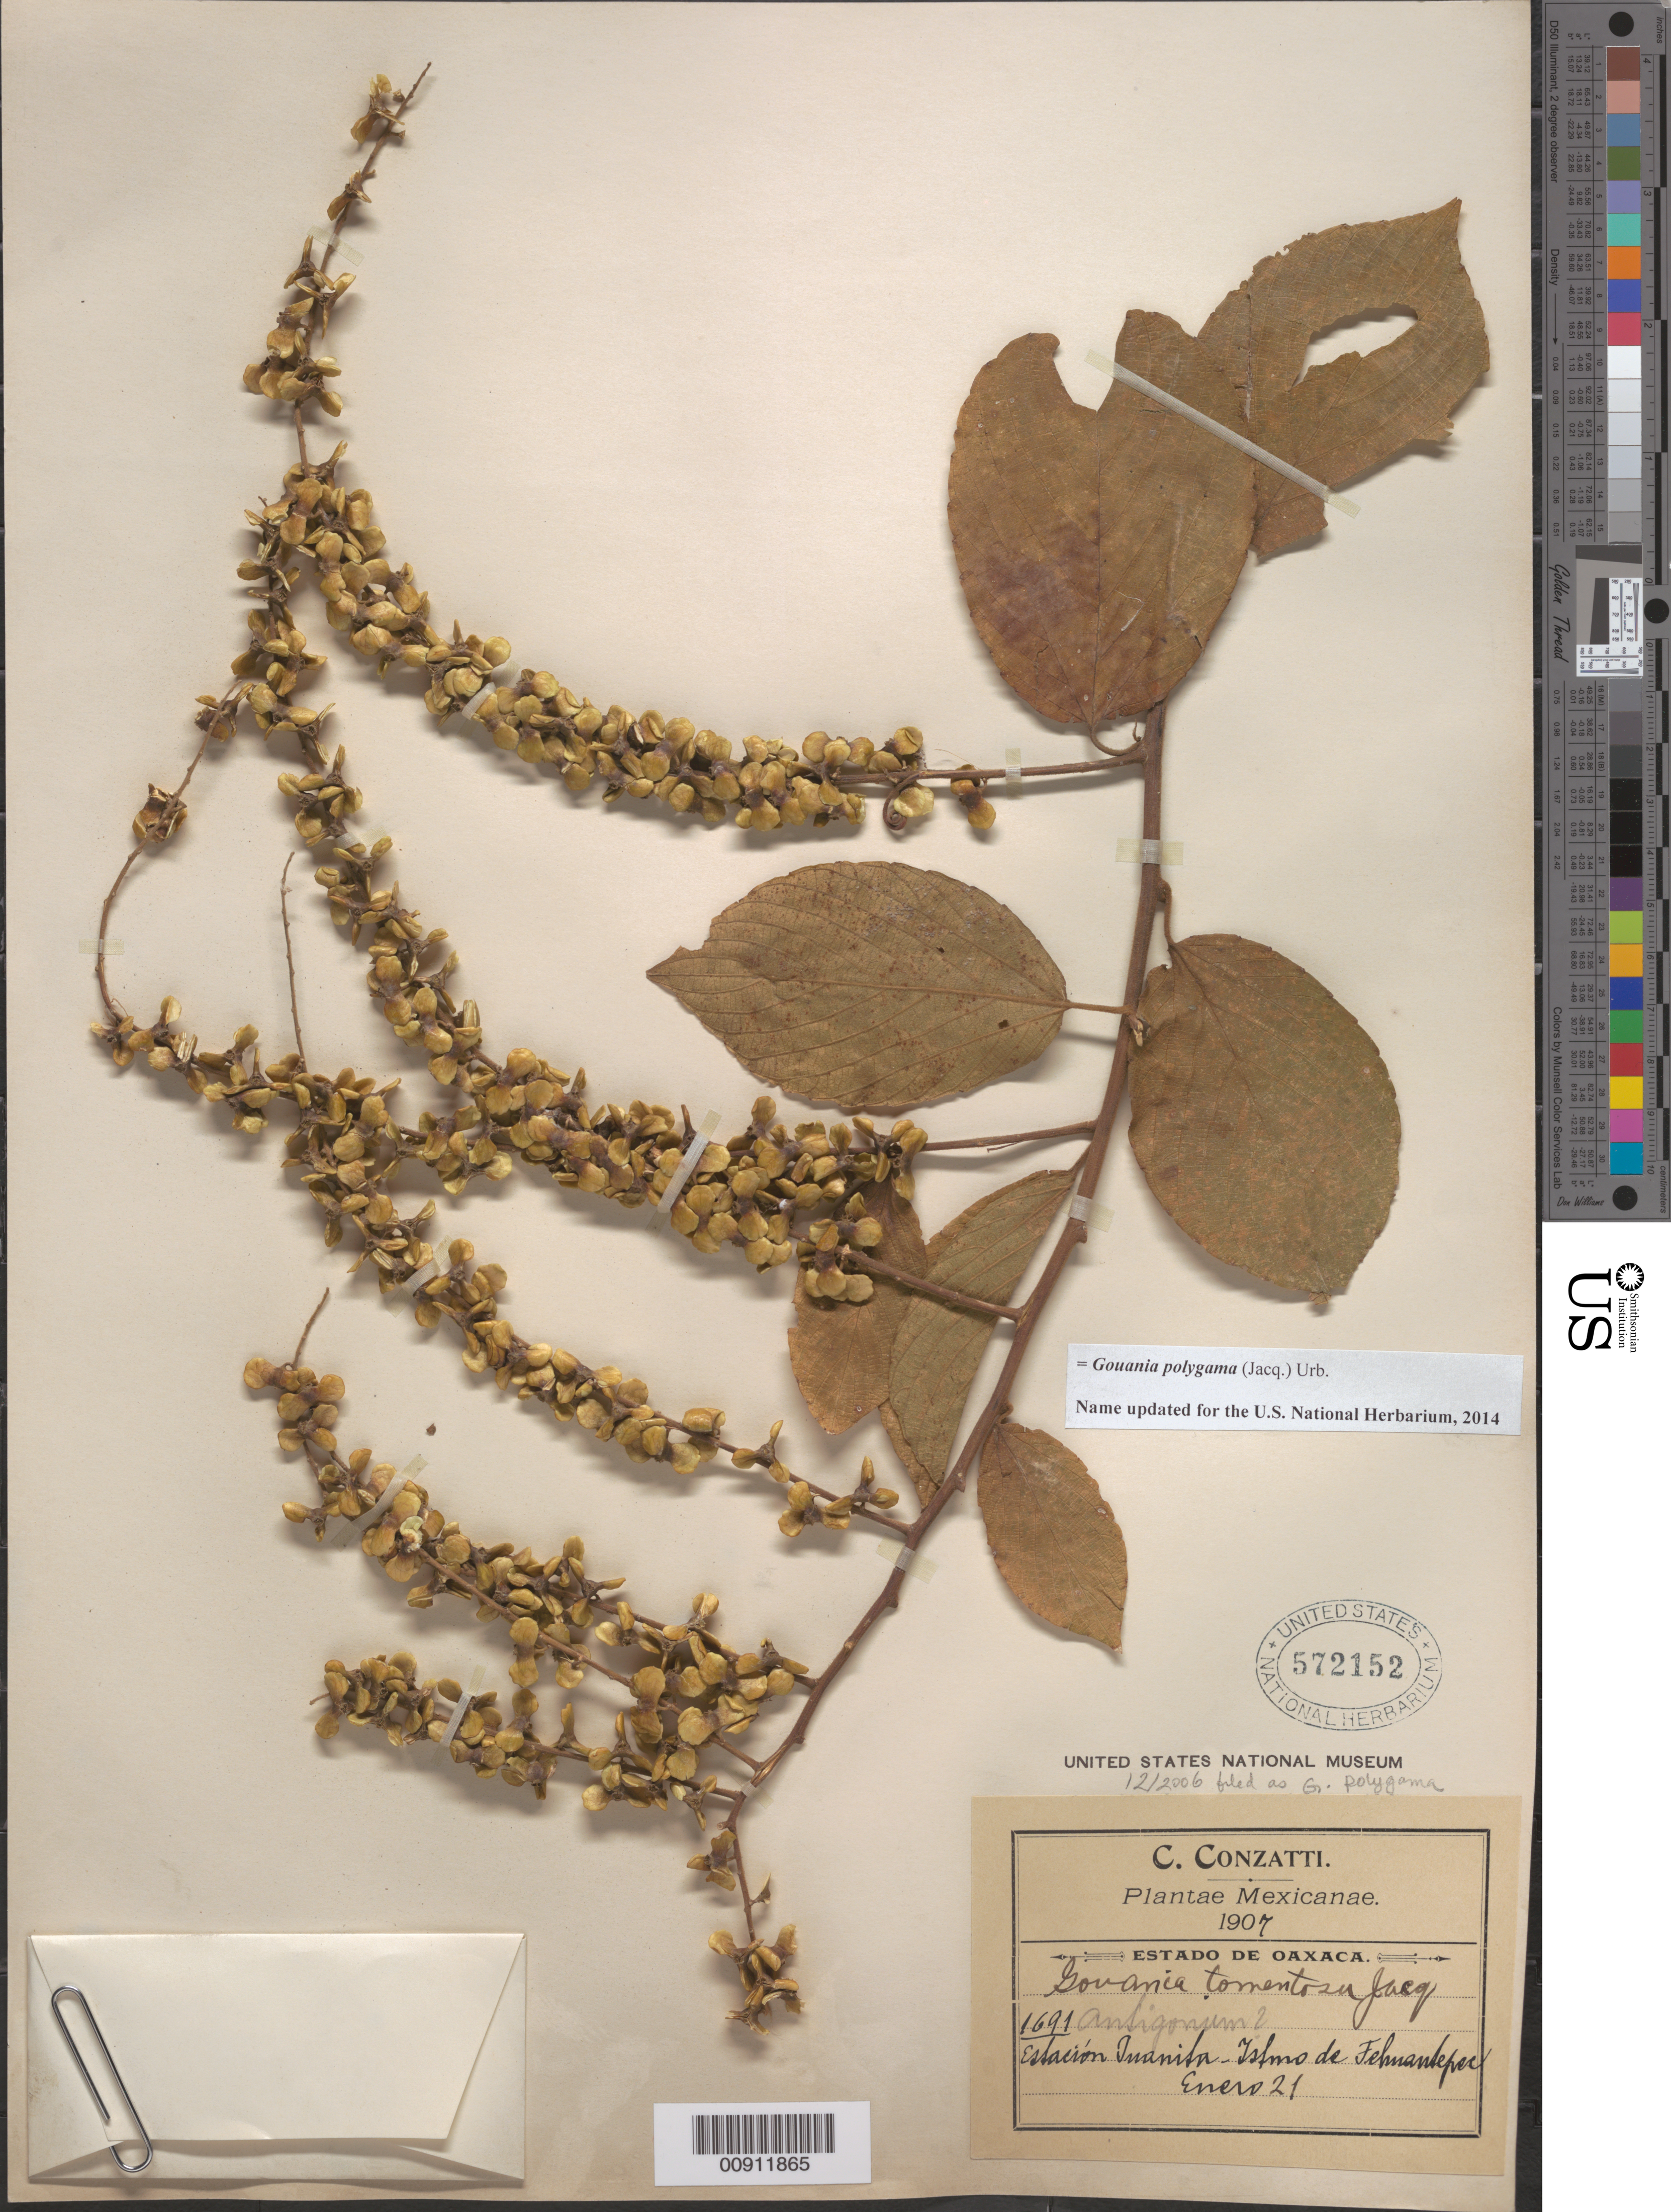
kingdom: Plantae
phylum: Tracheophyta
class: Magnoliopsida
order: Rosales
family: Rhamnaceae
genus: Gouania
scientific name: Gouania polygama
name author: (Jacq.) Urb.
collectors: C. Conzatti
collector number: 1691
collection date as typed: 21 Jan 1907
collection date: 1907-01-21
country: Mexico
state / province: Oaxaca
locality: Oaxaca: Estación Juanita - Istmo de Tehuantepec.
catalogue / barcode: US 572152